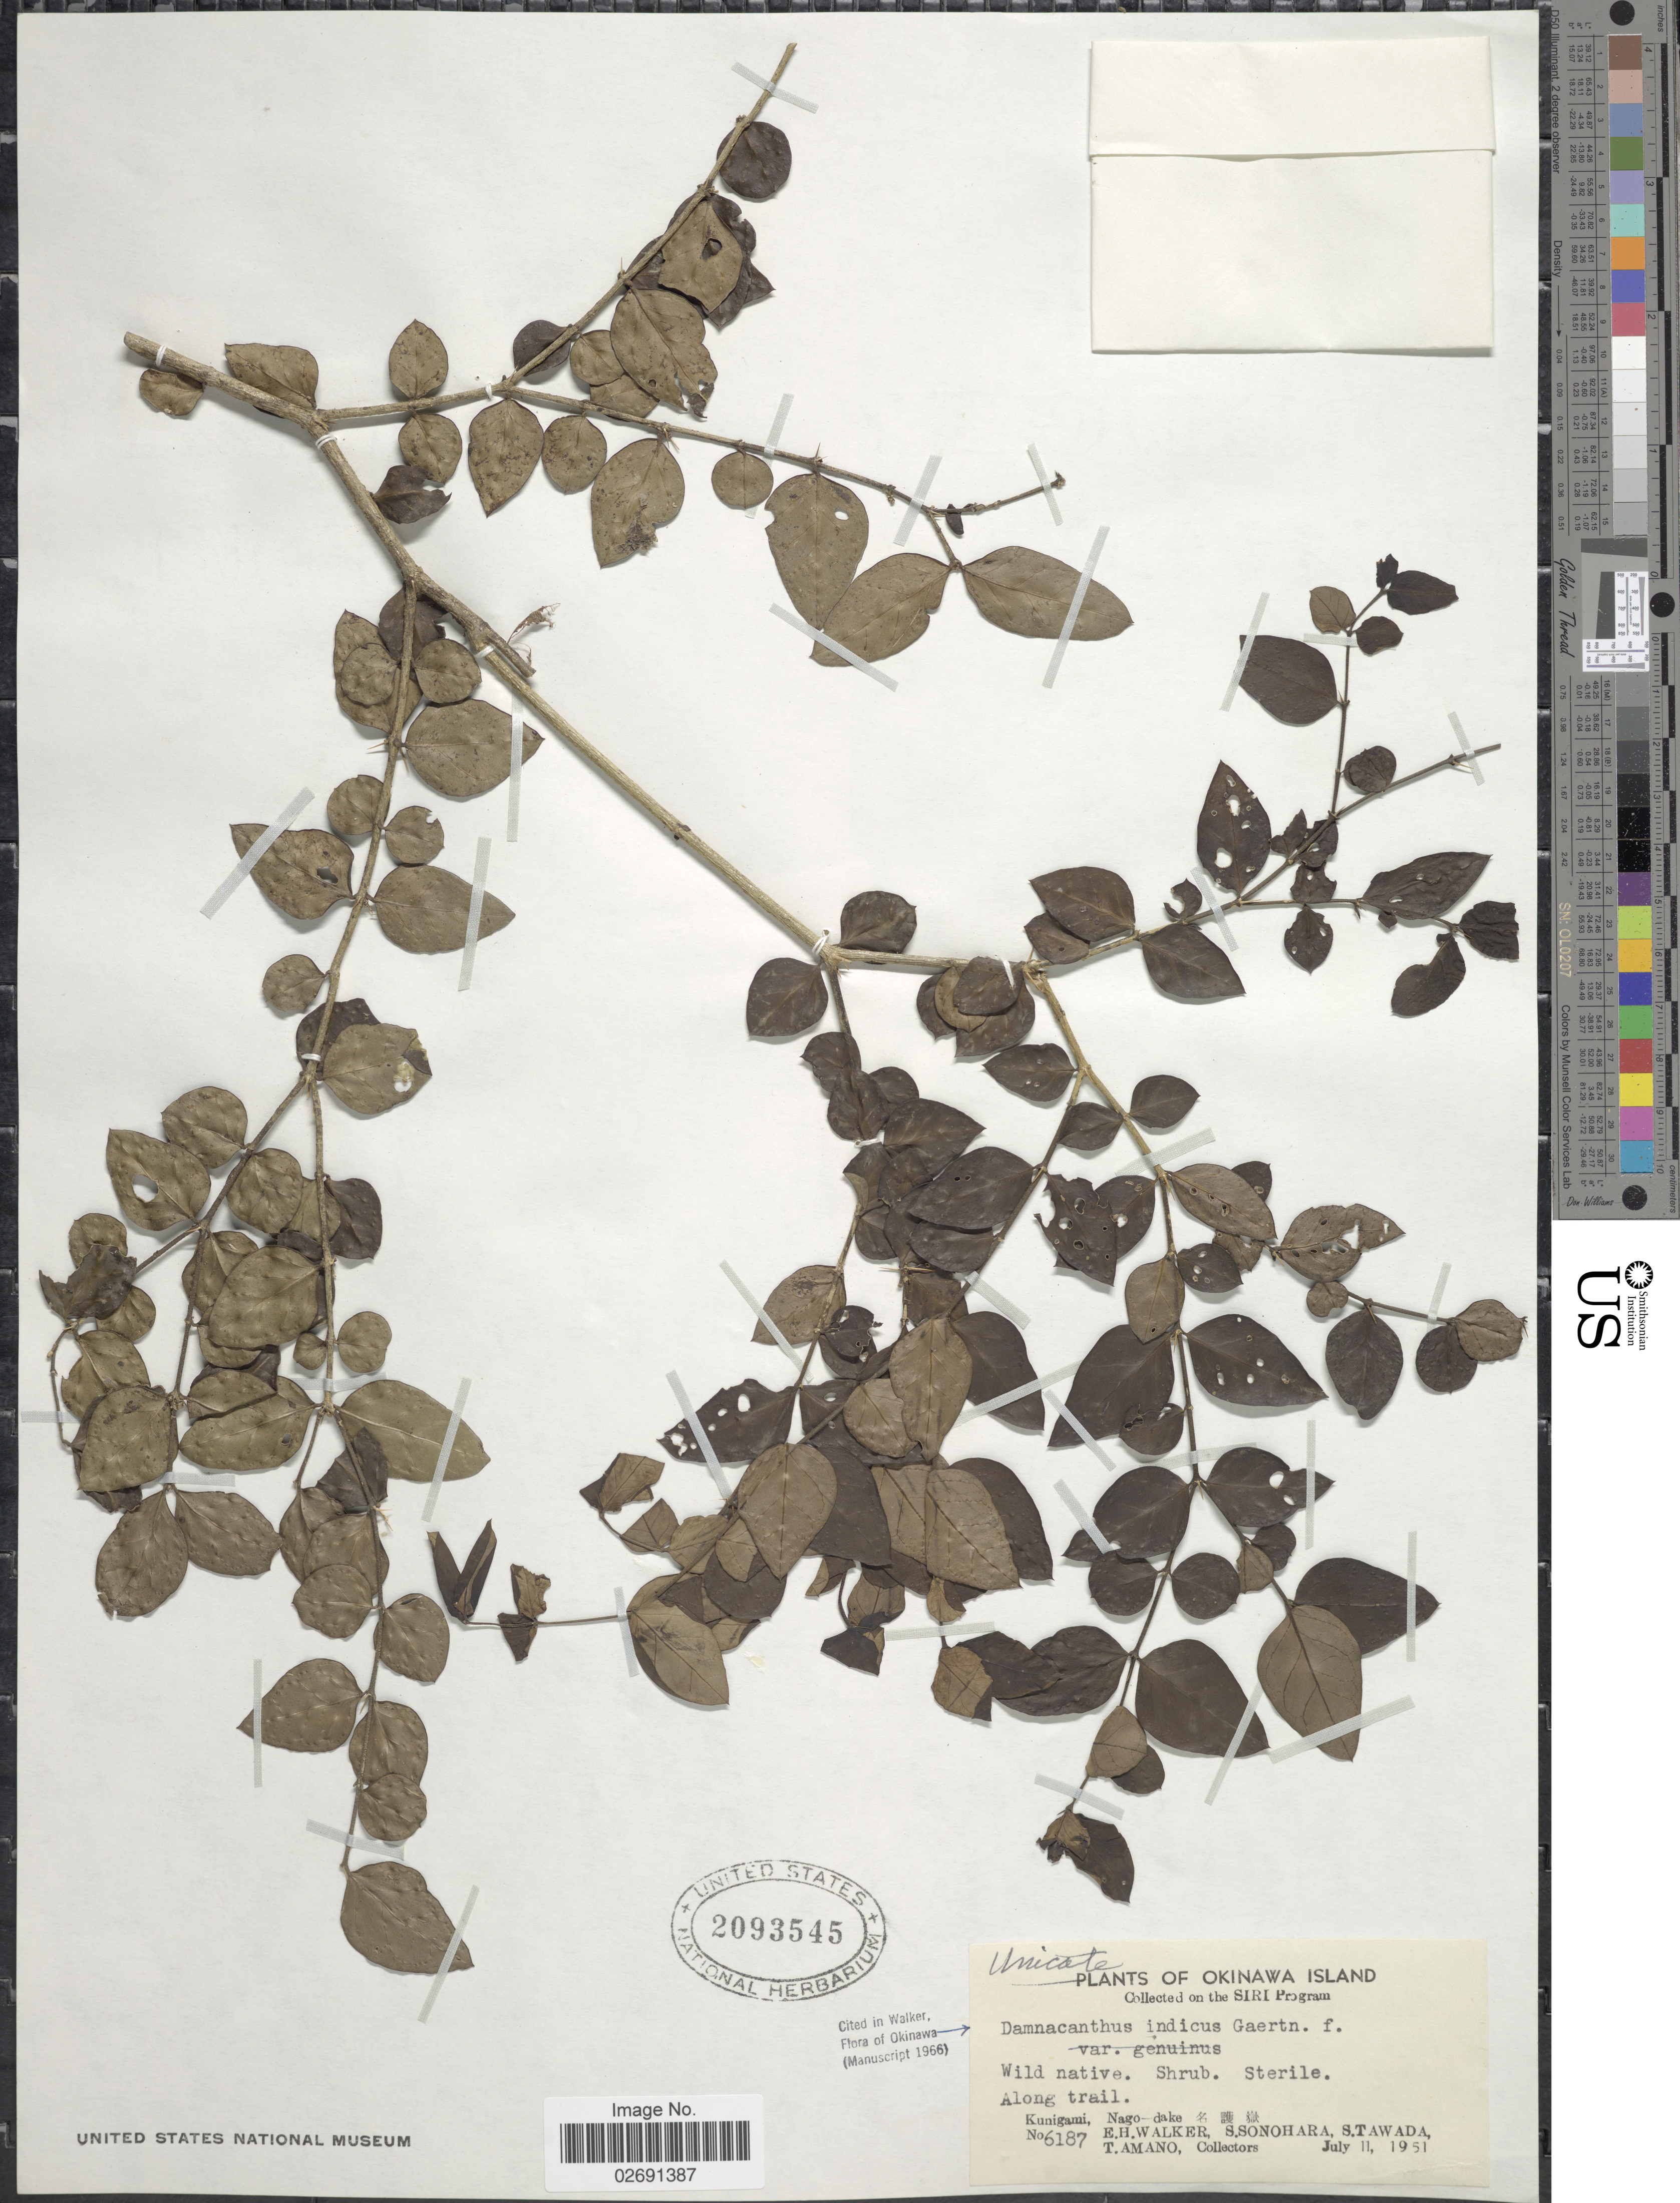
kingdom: Plantae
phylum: Tracheophyta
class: Magnoliopsida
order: Gentianales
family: Rubiaceae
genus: Damnacanthus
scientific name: Damnacanthus indicus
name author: L. f.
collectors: E. H. Walker, S. Sonohara, S. Tawada & T. Amano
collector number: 6187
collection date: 1951-07-11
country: Japan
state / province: Okinawa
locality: Okinawa Island, along trail, Kunihami, Nago-dake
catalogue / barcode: US 2093545